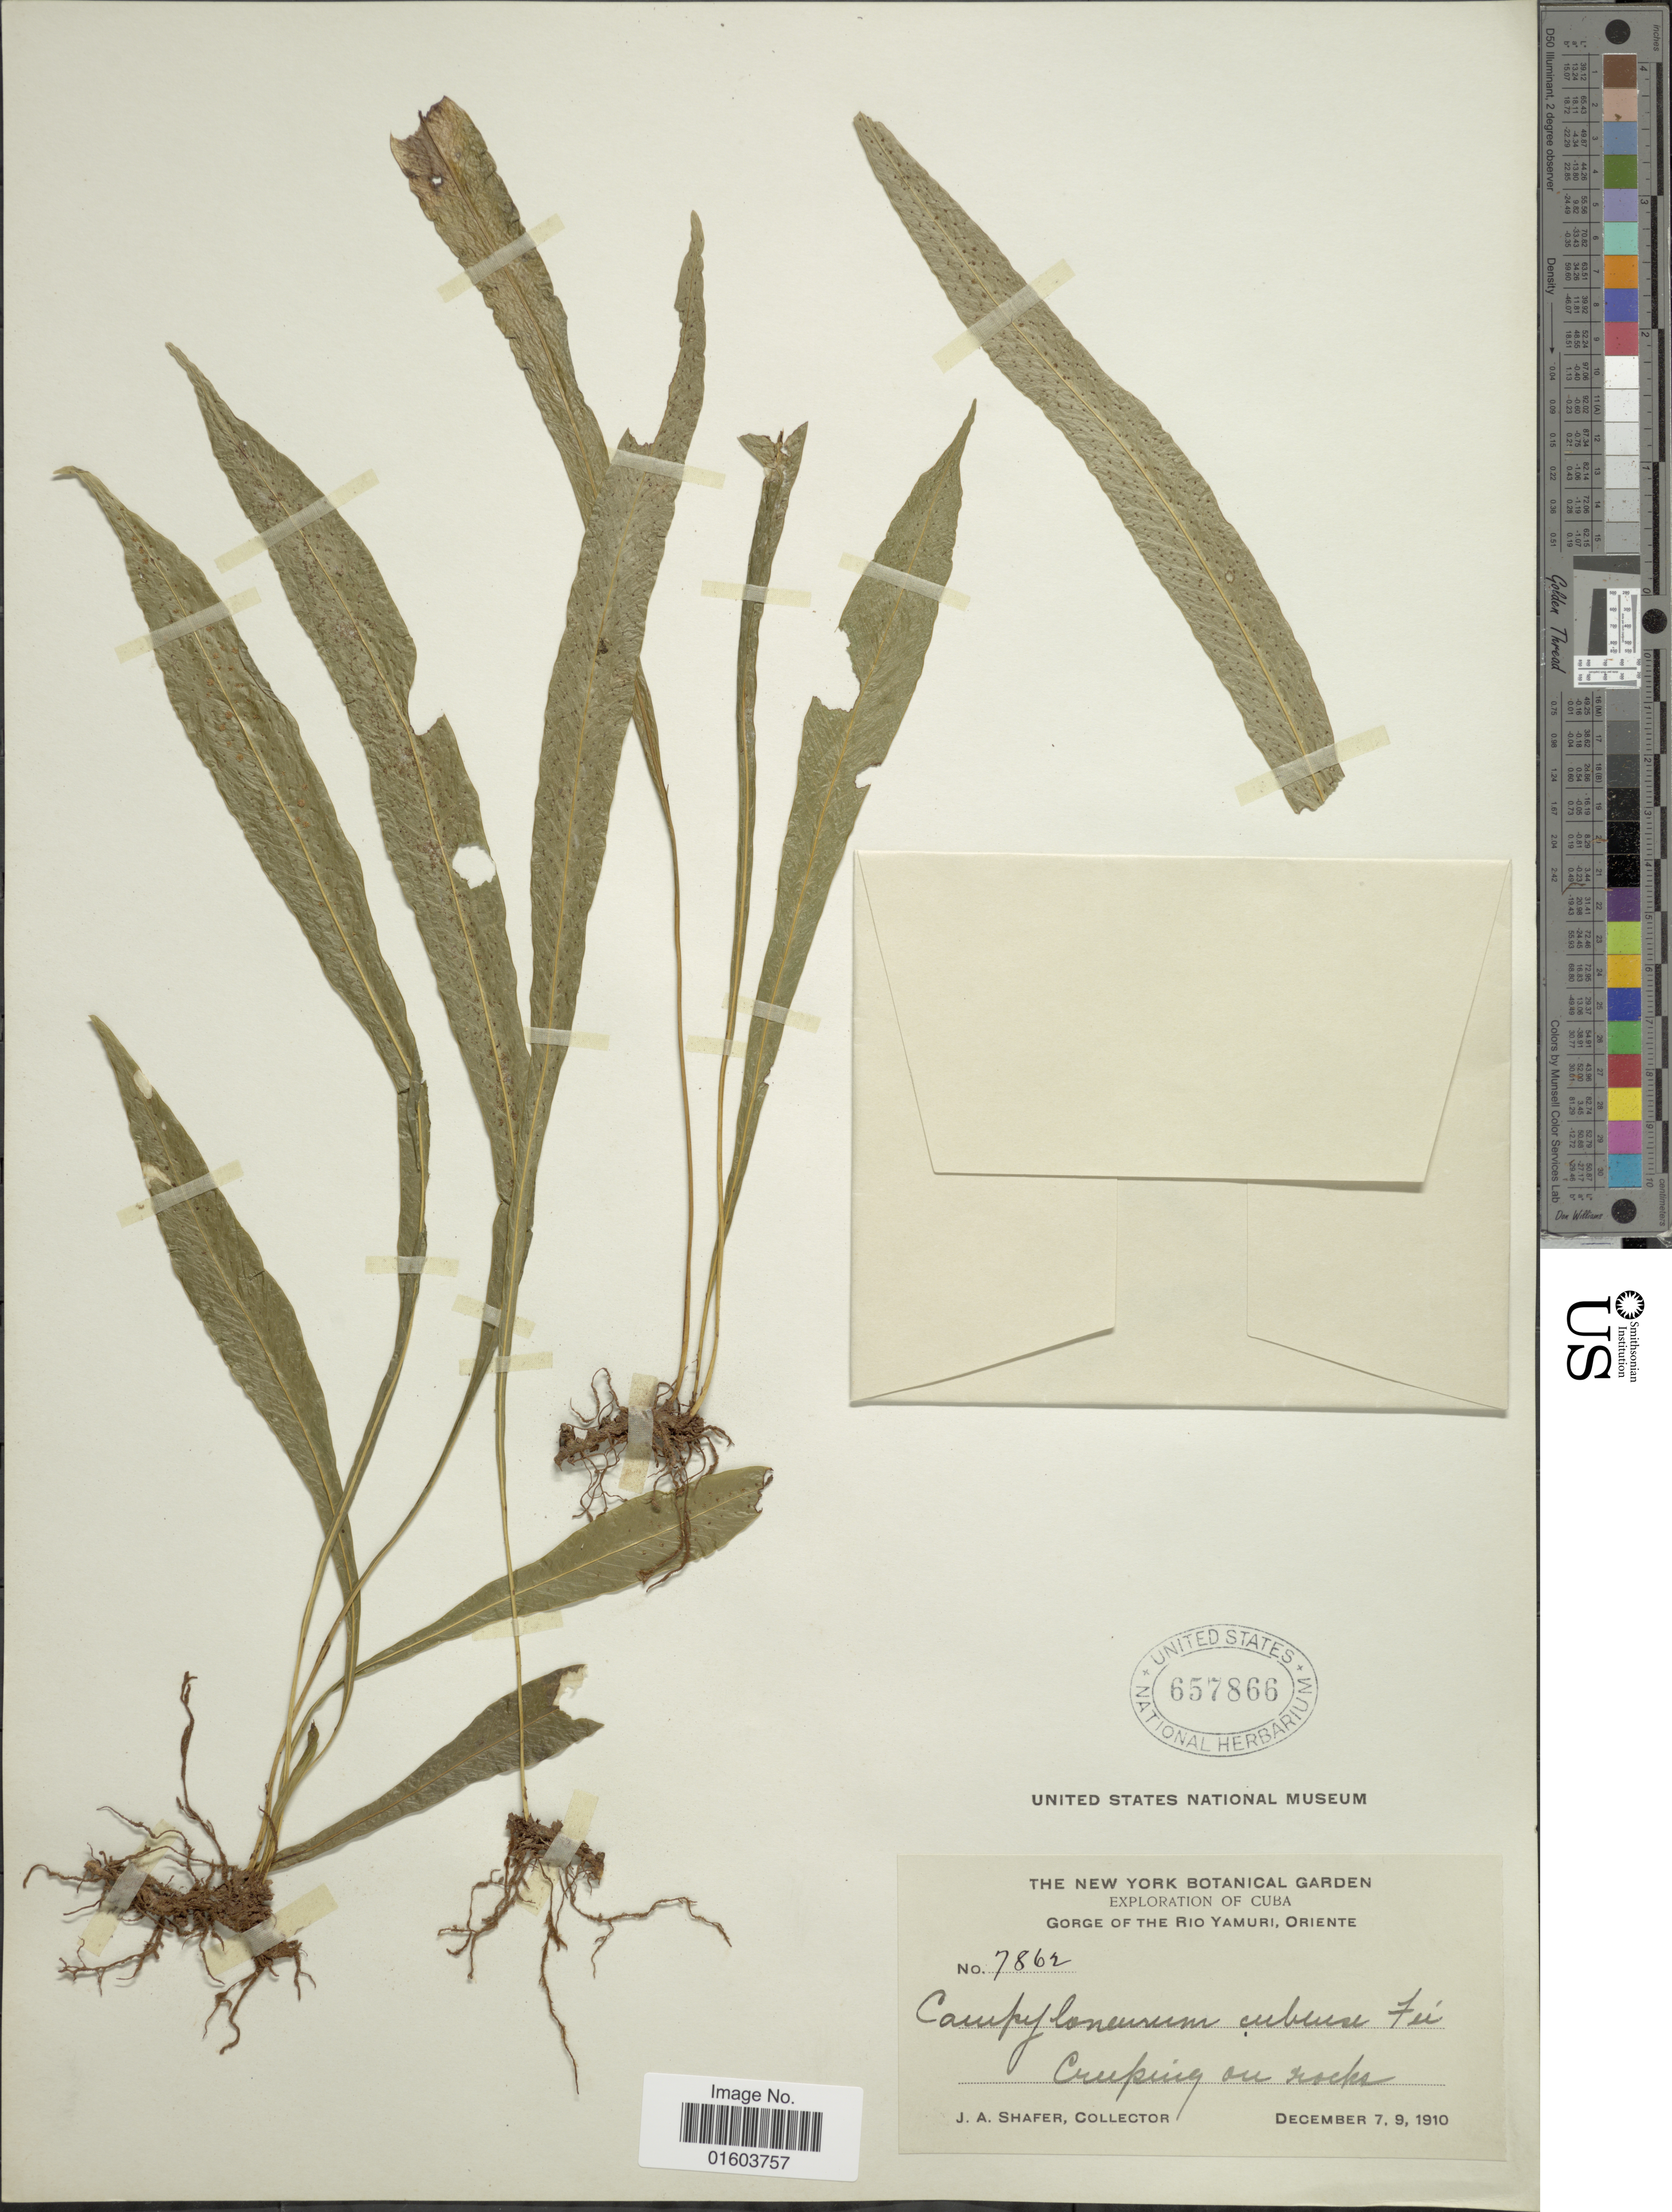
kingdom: Plantae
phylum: Tracheophyta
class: Polypodiopsida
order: Polypodiales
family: Polypodiaceae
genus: Campyloneurum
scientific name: Campyloneurum vexatum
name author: Ching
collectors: J. A. Shafer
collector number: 7862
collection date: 1910-11-07/1910-12-09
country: Cuba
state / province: Oriente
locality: Rio yamuri, Oriente, Cuba.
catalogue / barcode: US 657866